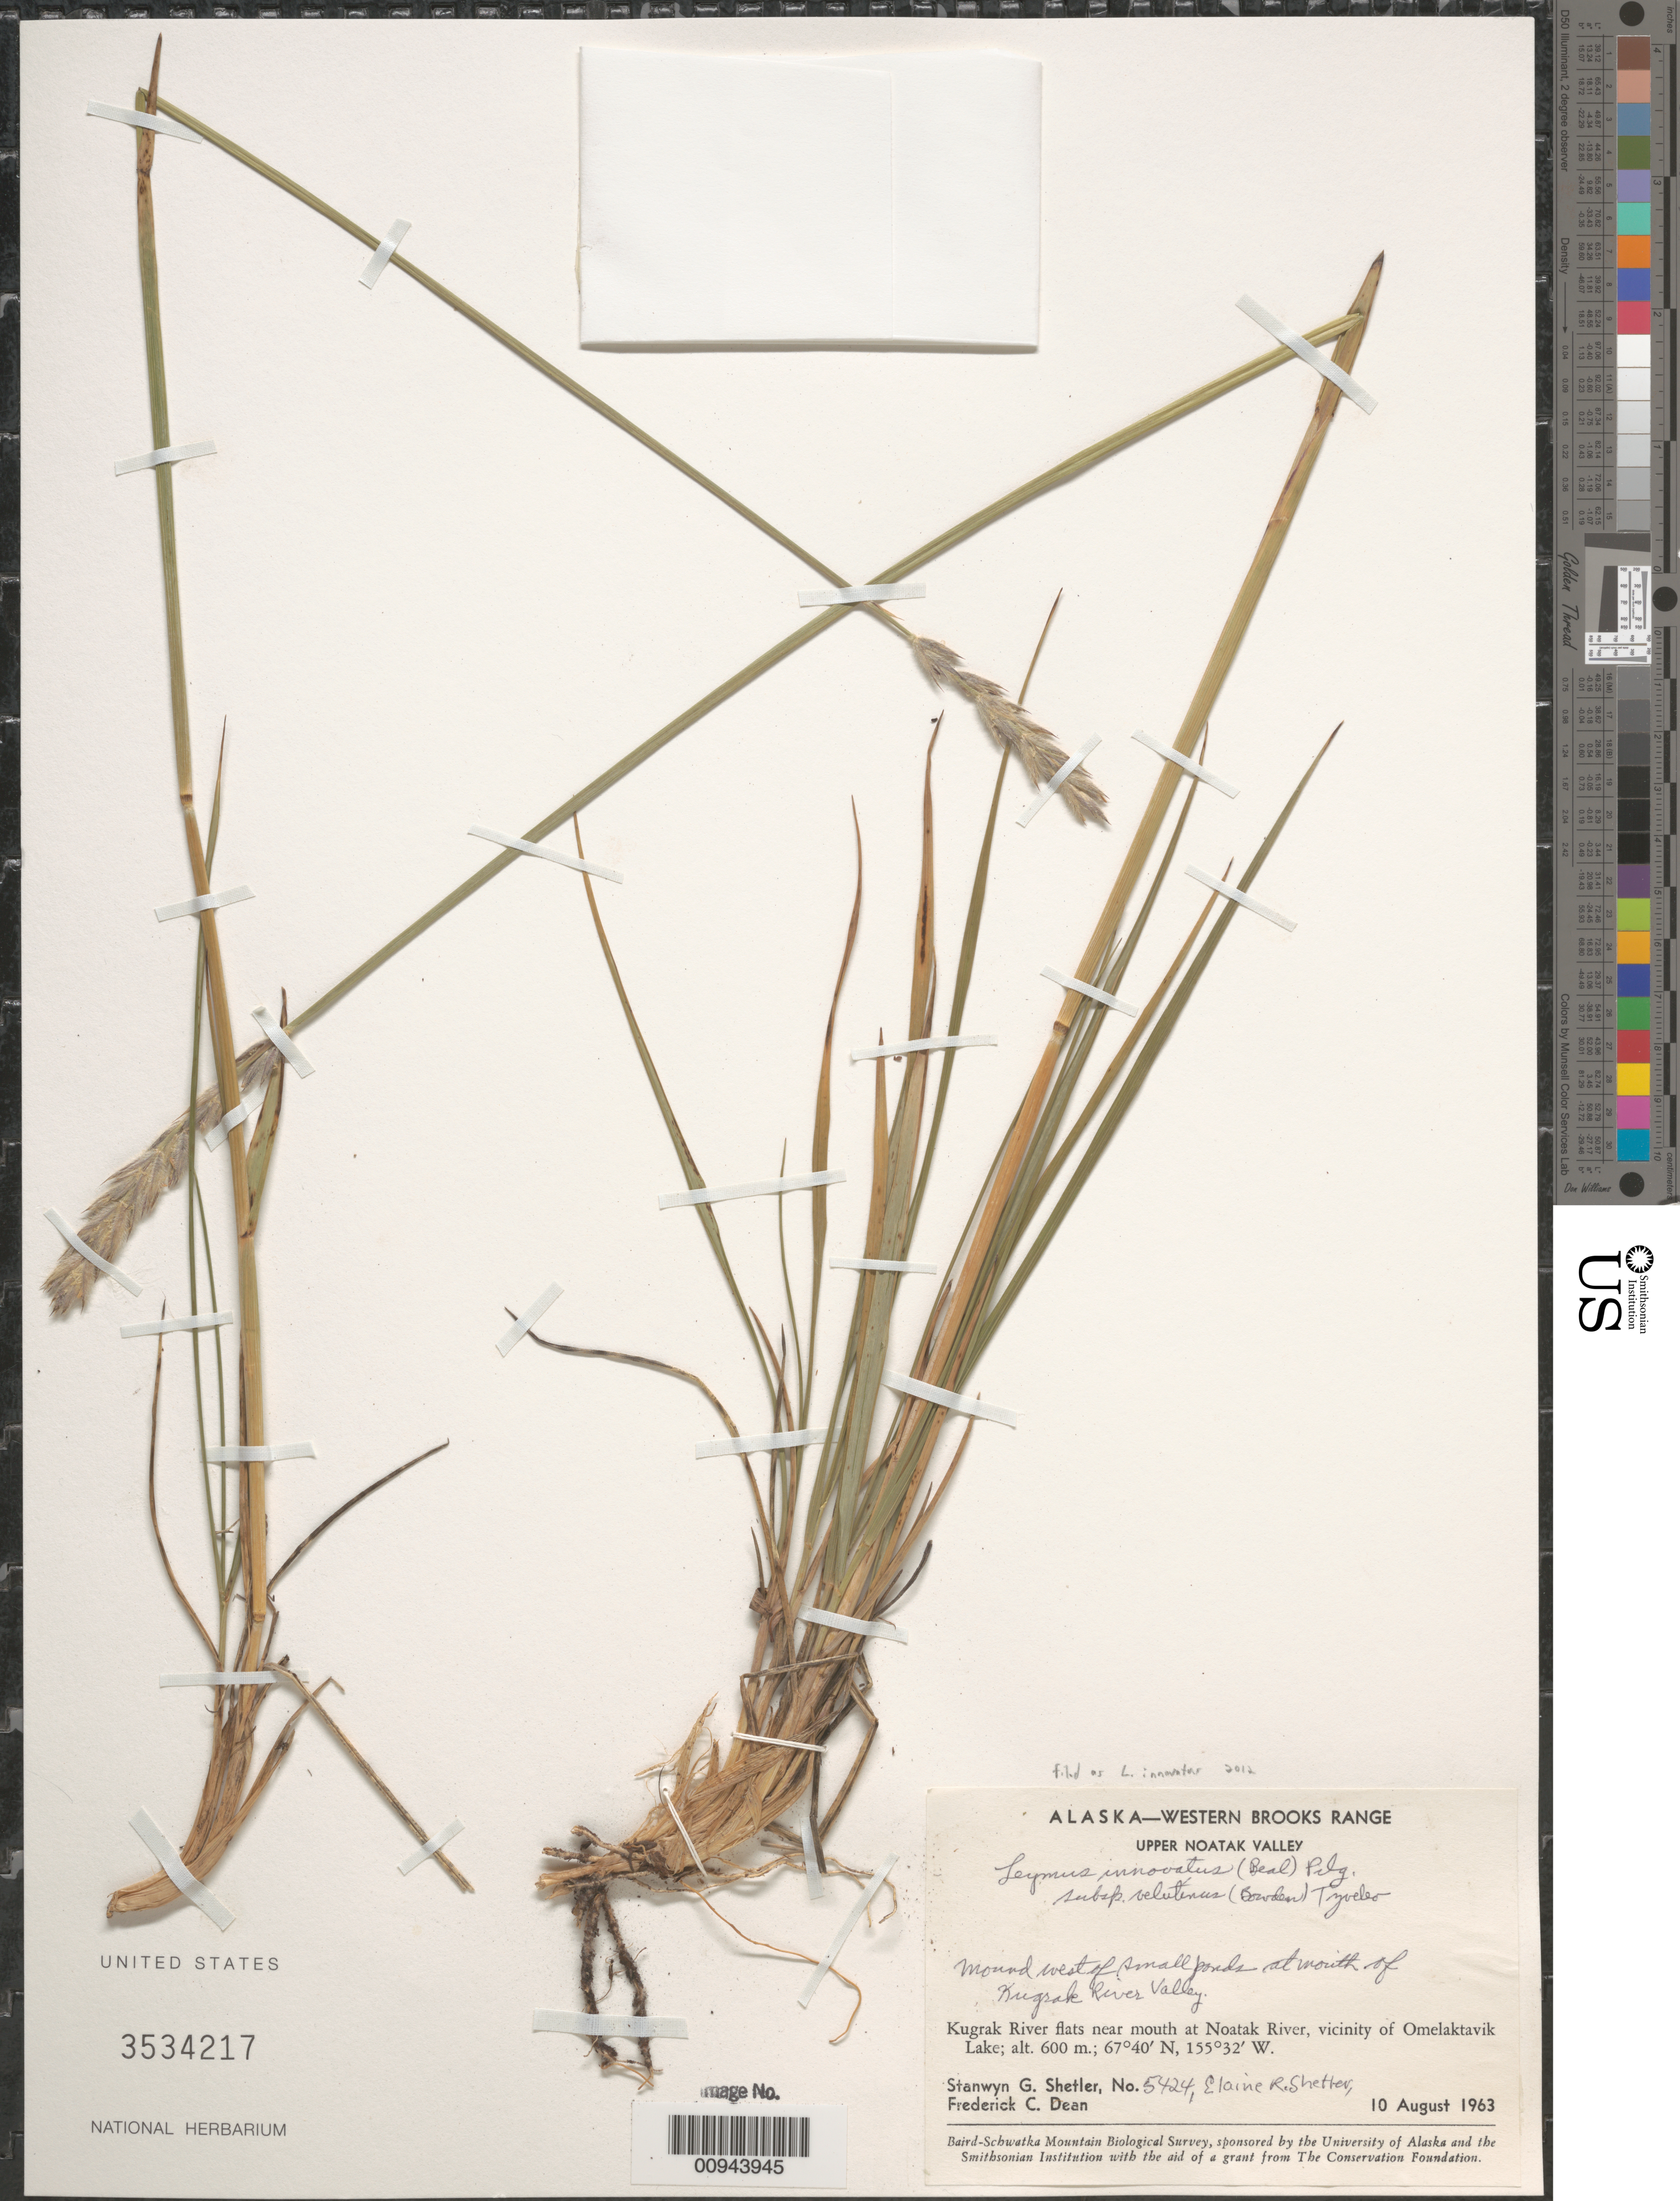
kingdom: Plantae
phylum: Tracheophyta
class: Liliopsida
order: Poales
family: Poaceae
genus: Leymus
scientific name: Leymus innovatus subsp. velutinus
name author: (Bowden) Tzvelev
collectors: S. Shetler, E. R. Shetler & F. C. Dean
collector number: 5424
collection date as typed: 10 Aug 1963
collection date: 1963-08-10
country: United States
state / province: Alaska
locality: Kugrak River flats near mouth at Noatak River, vicinity of Omelaktavik Lake, at mouth of Kugrak River Valley. Western Brooks Range, Upper Noatak Valley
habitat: Mound west of small ponds.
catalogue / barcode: US 3534217